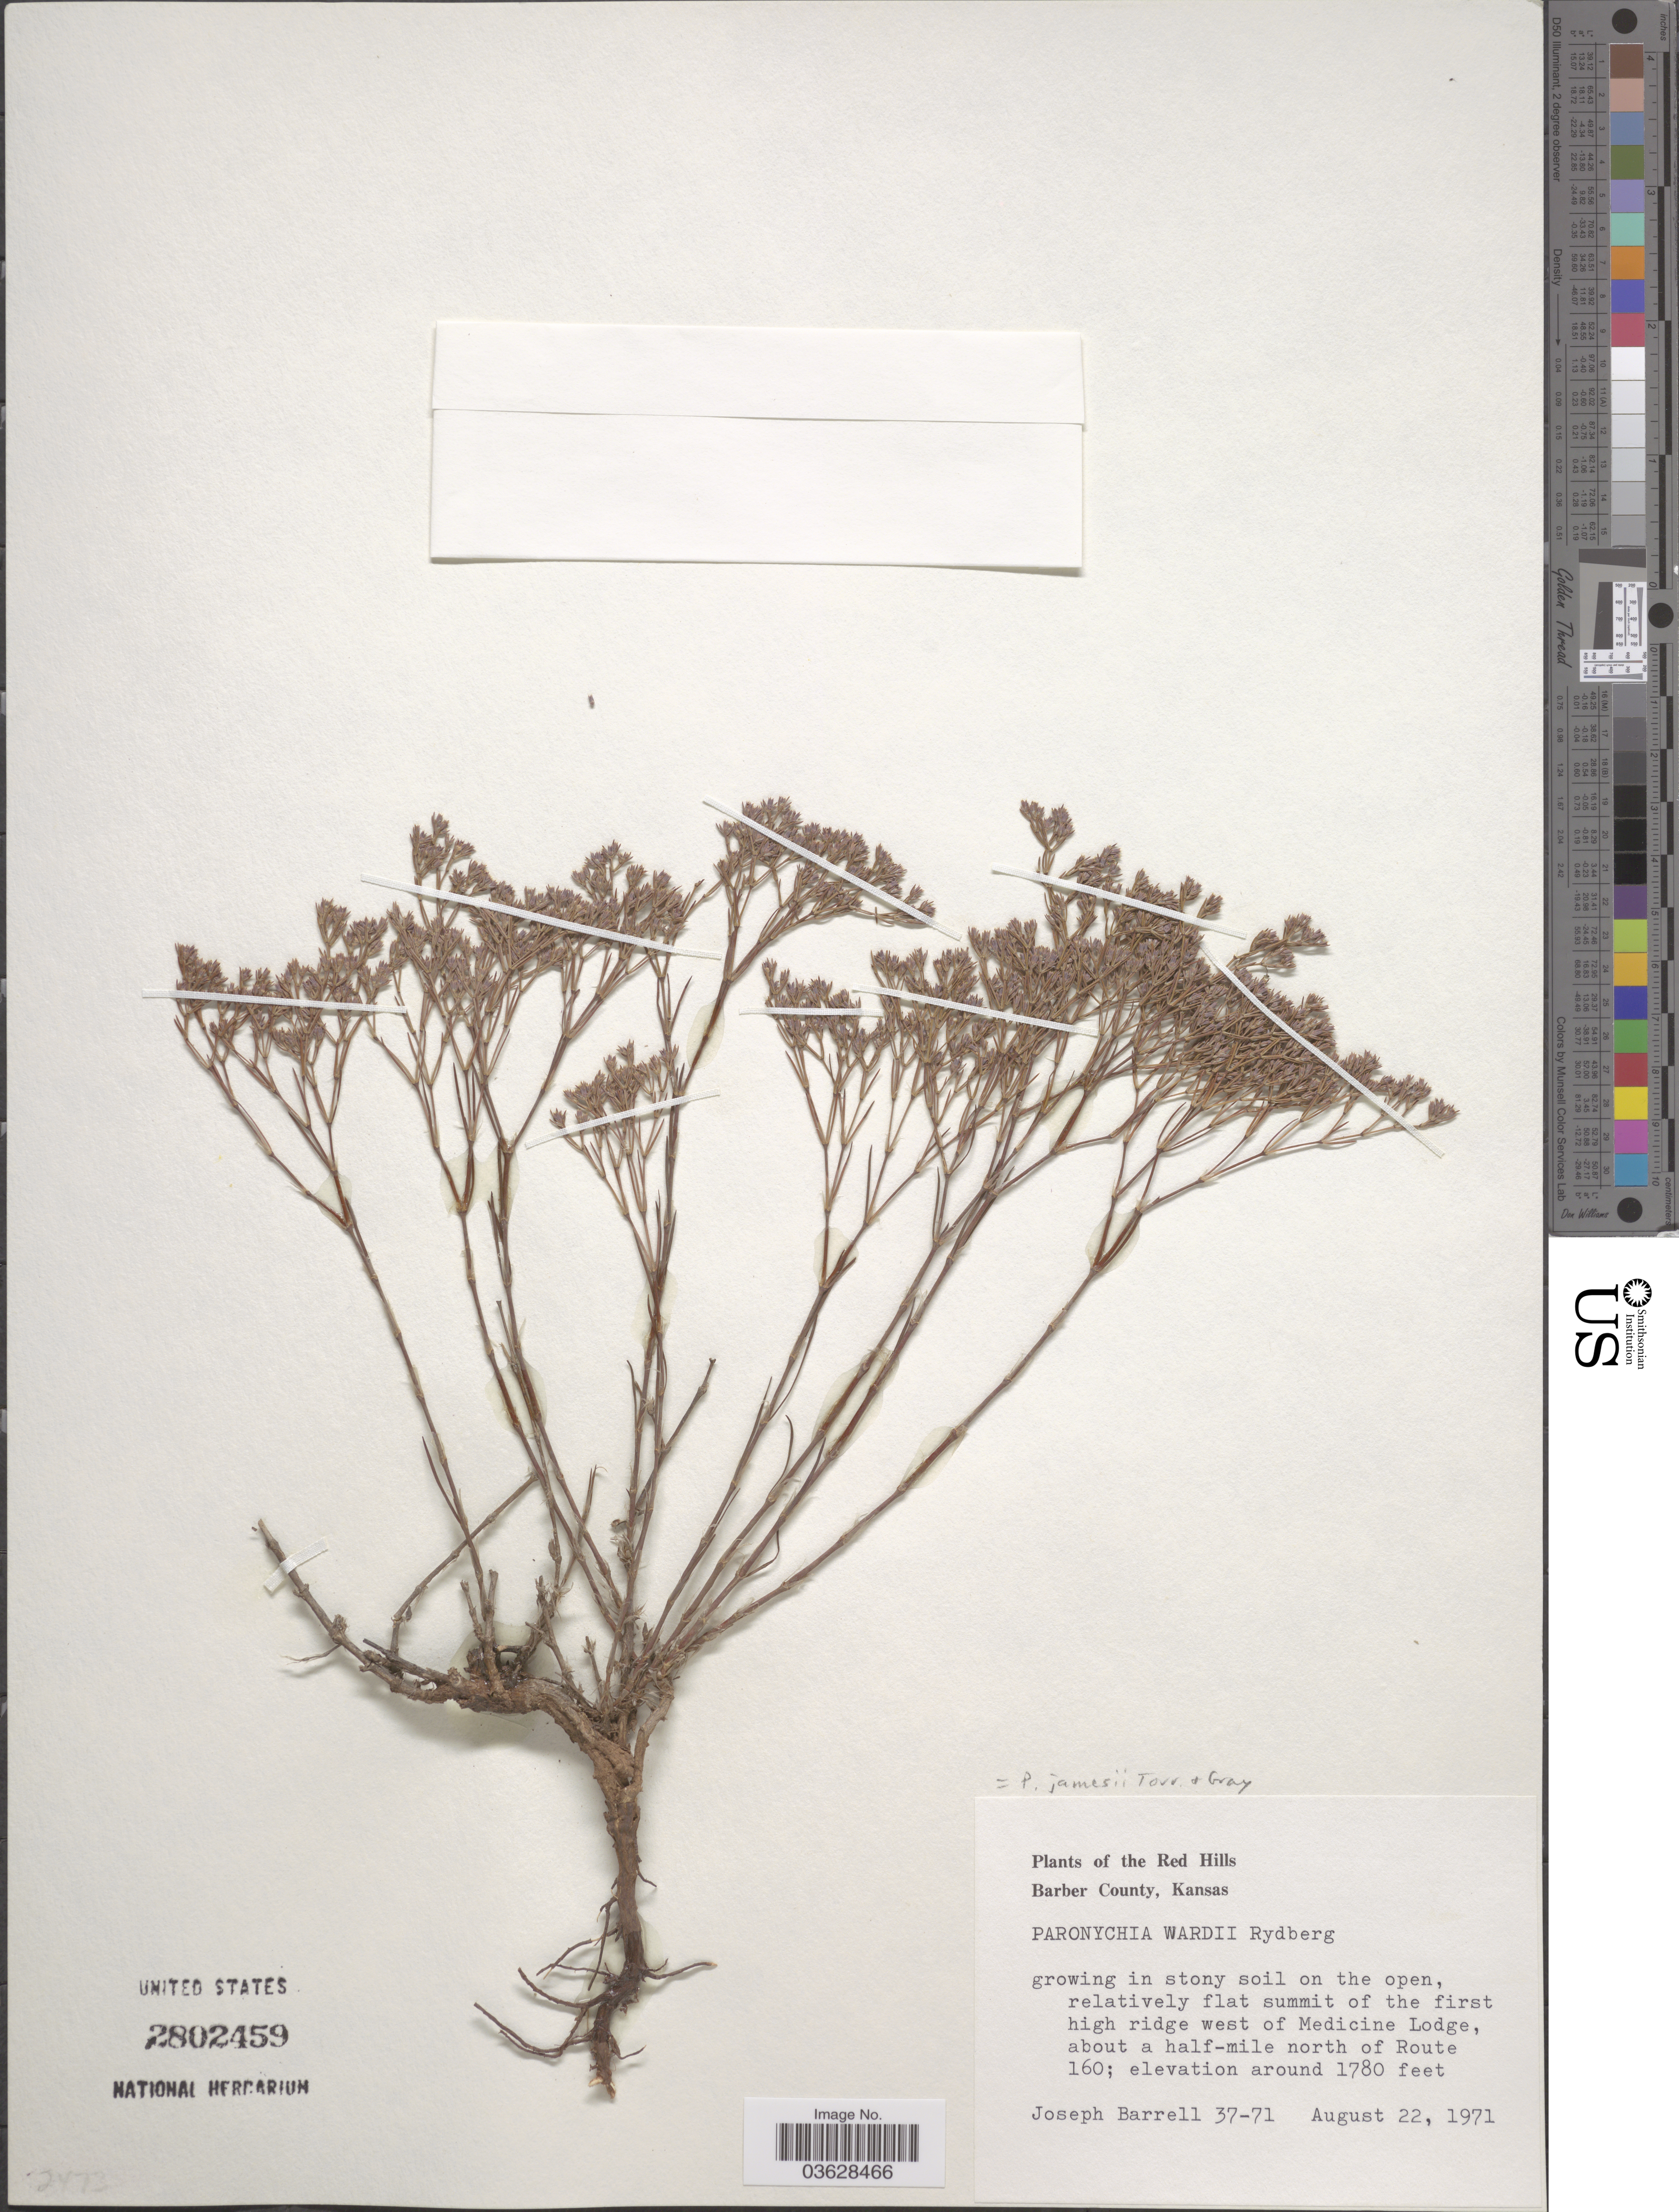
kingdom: Plantae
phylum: Tracheophyta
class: Magnoliopsida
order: Caryophyllales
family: Caryophyllaceae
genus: Paronychia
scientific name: Paronychia jamesii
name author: Torr. & A. Gray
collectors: J. Barrell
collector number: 37-71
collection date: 1971-08-22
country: United States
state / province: Kansas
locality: Red Hills, Barber County. High ridge west of Medicine Lodge, about a half-mile north of Route 160.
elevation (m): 543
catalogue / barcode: US 2802459